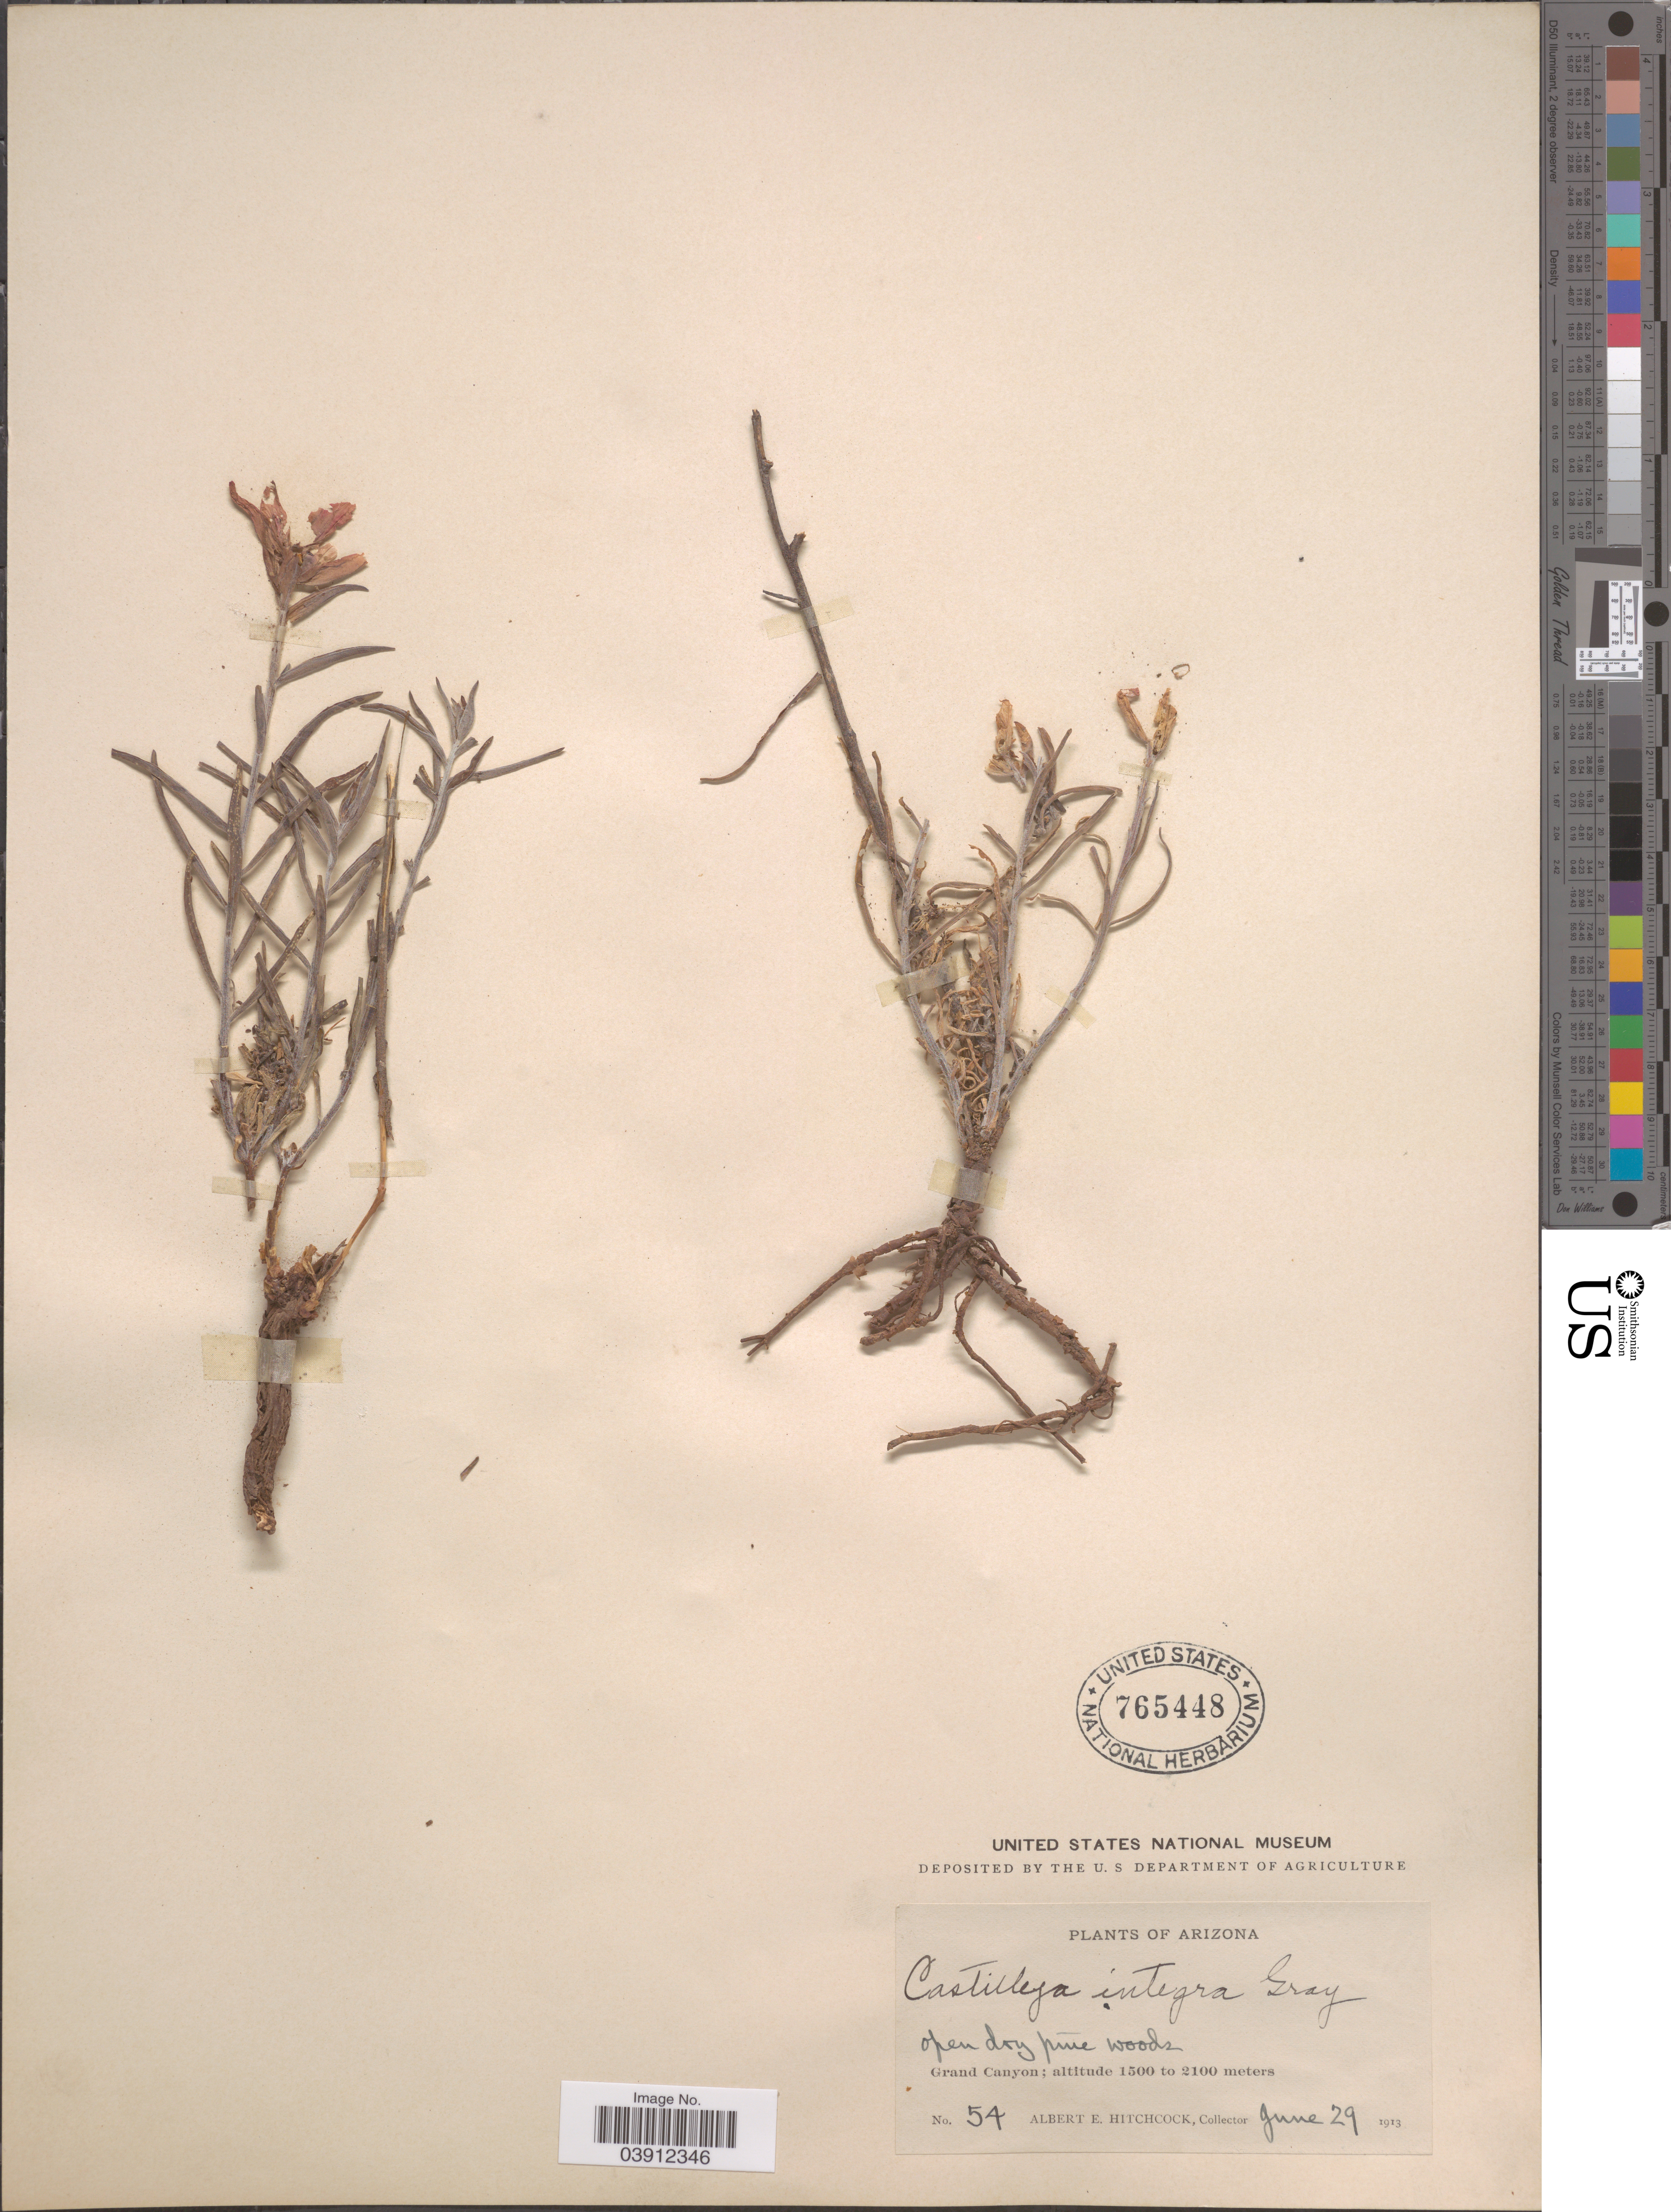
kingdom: Plantae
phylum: Tracheophyta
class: Magnoliopsida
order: Lamiales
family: Orobanchaceae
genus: Castilleja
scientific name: Castilleja integra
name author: A. Gray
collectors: A. Hitchcock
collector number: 54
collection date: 1913-06-29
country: United States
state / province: Arizona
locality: Grand Canyon.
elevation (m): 1500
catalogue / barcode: US 765448